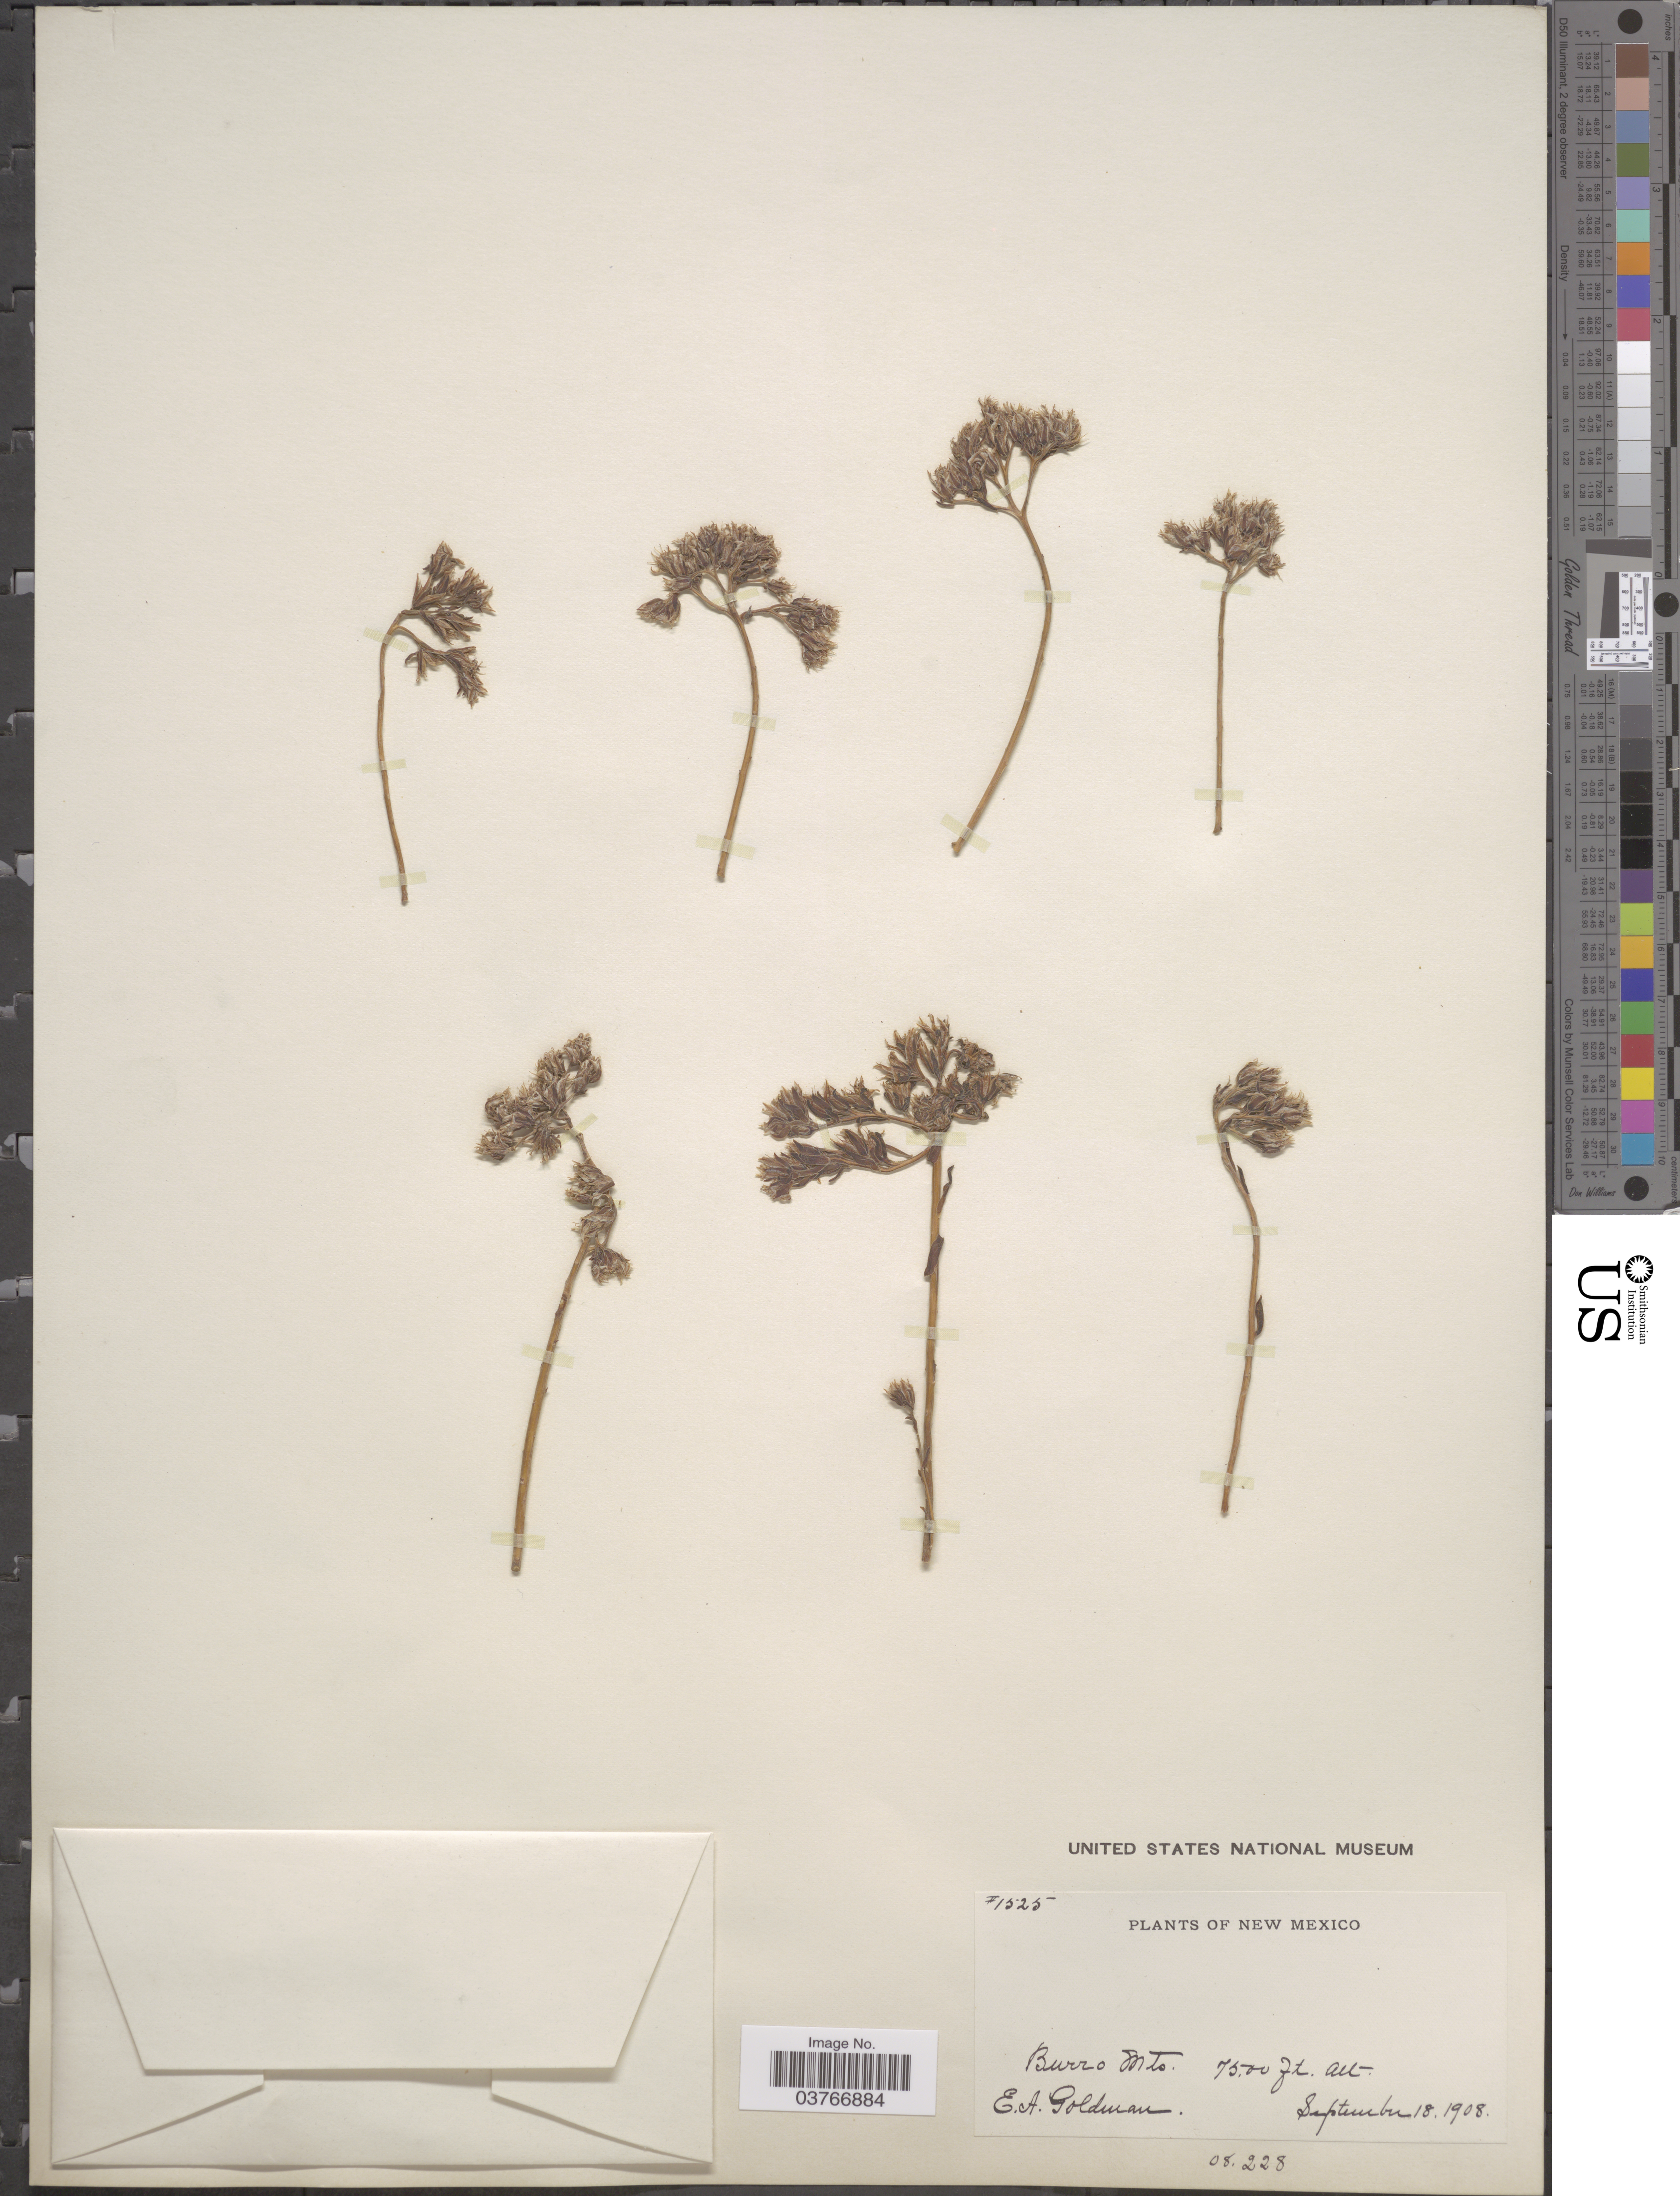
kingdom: Plantae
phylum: Tracheophyta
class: Magnoliopsida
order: Saxifragales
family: Crassulaceae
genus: Sedum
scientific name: Sedum sp.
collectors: E. A. Goldman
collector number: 1525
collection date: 1908-09-18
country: United States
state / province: New Mexico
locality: Burro Mts.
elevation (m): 2286